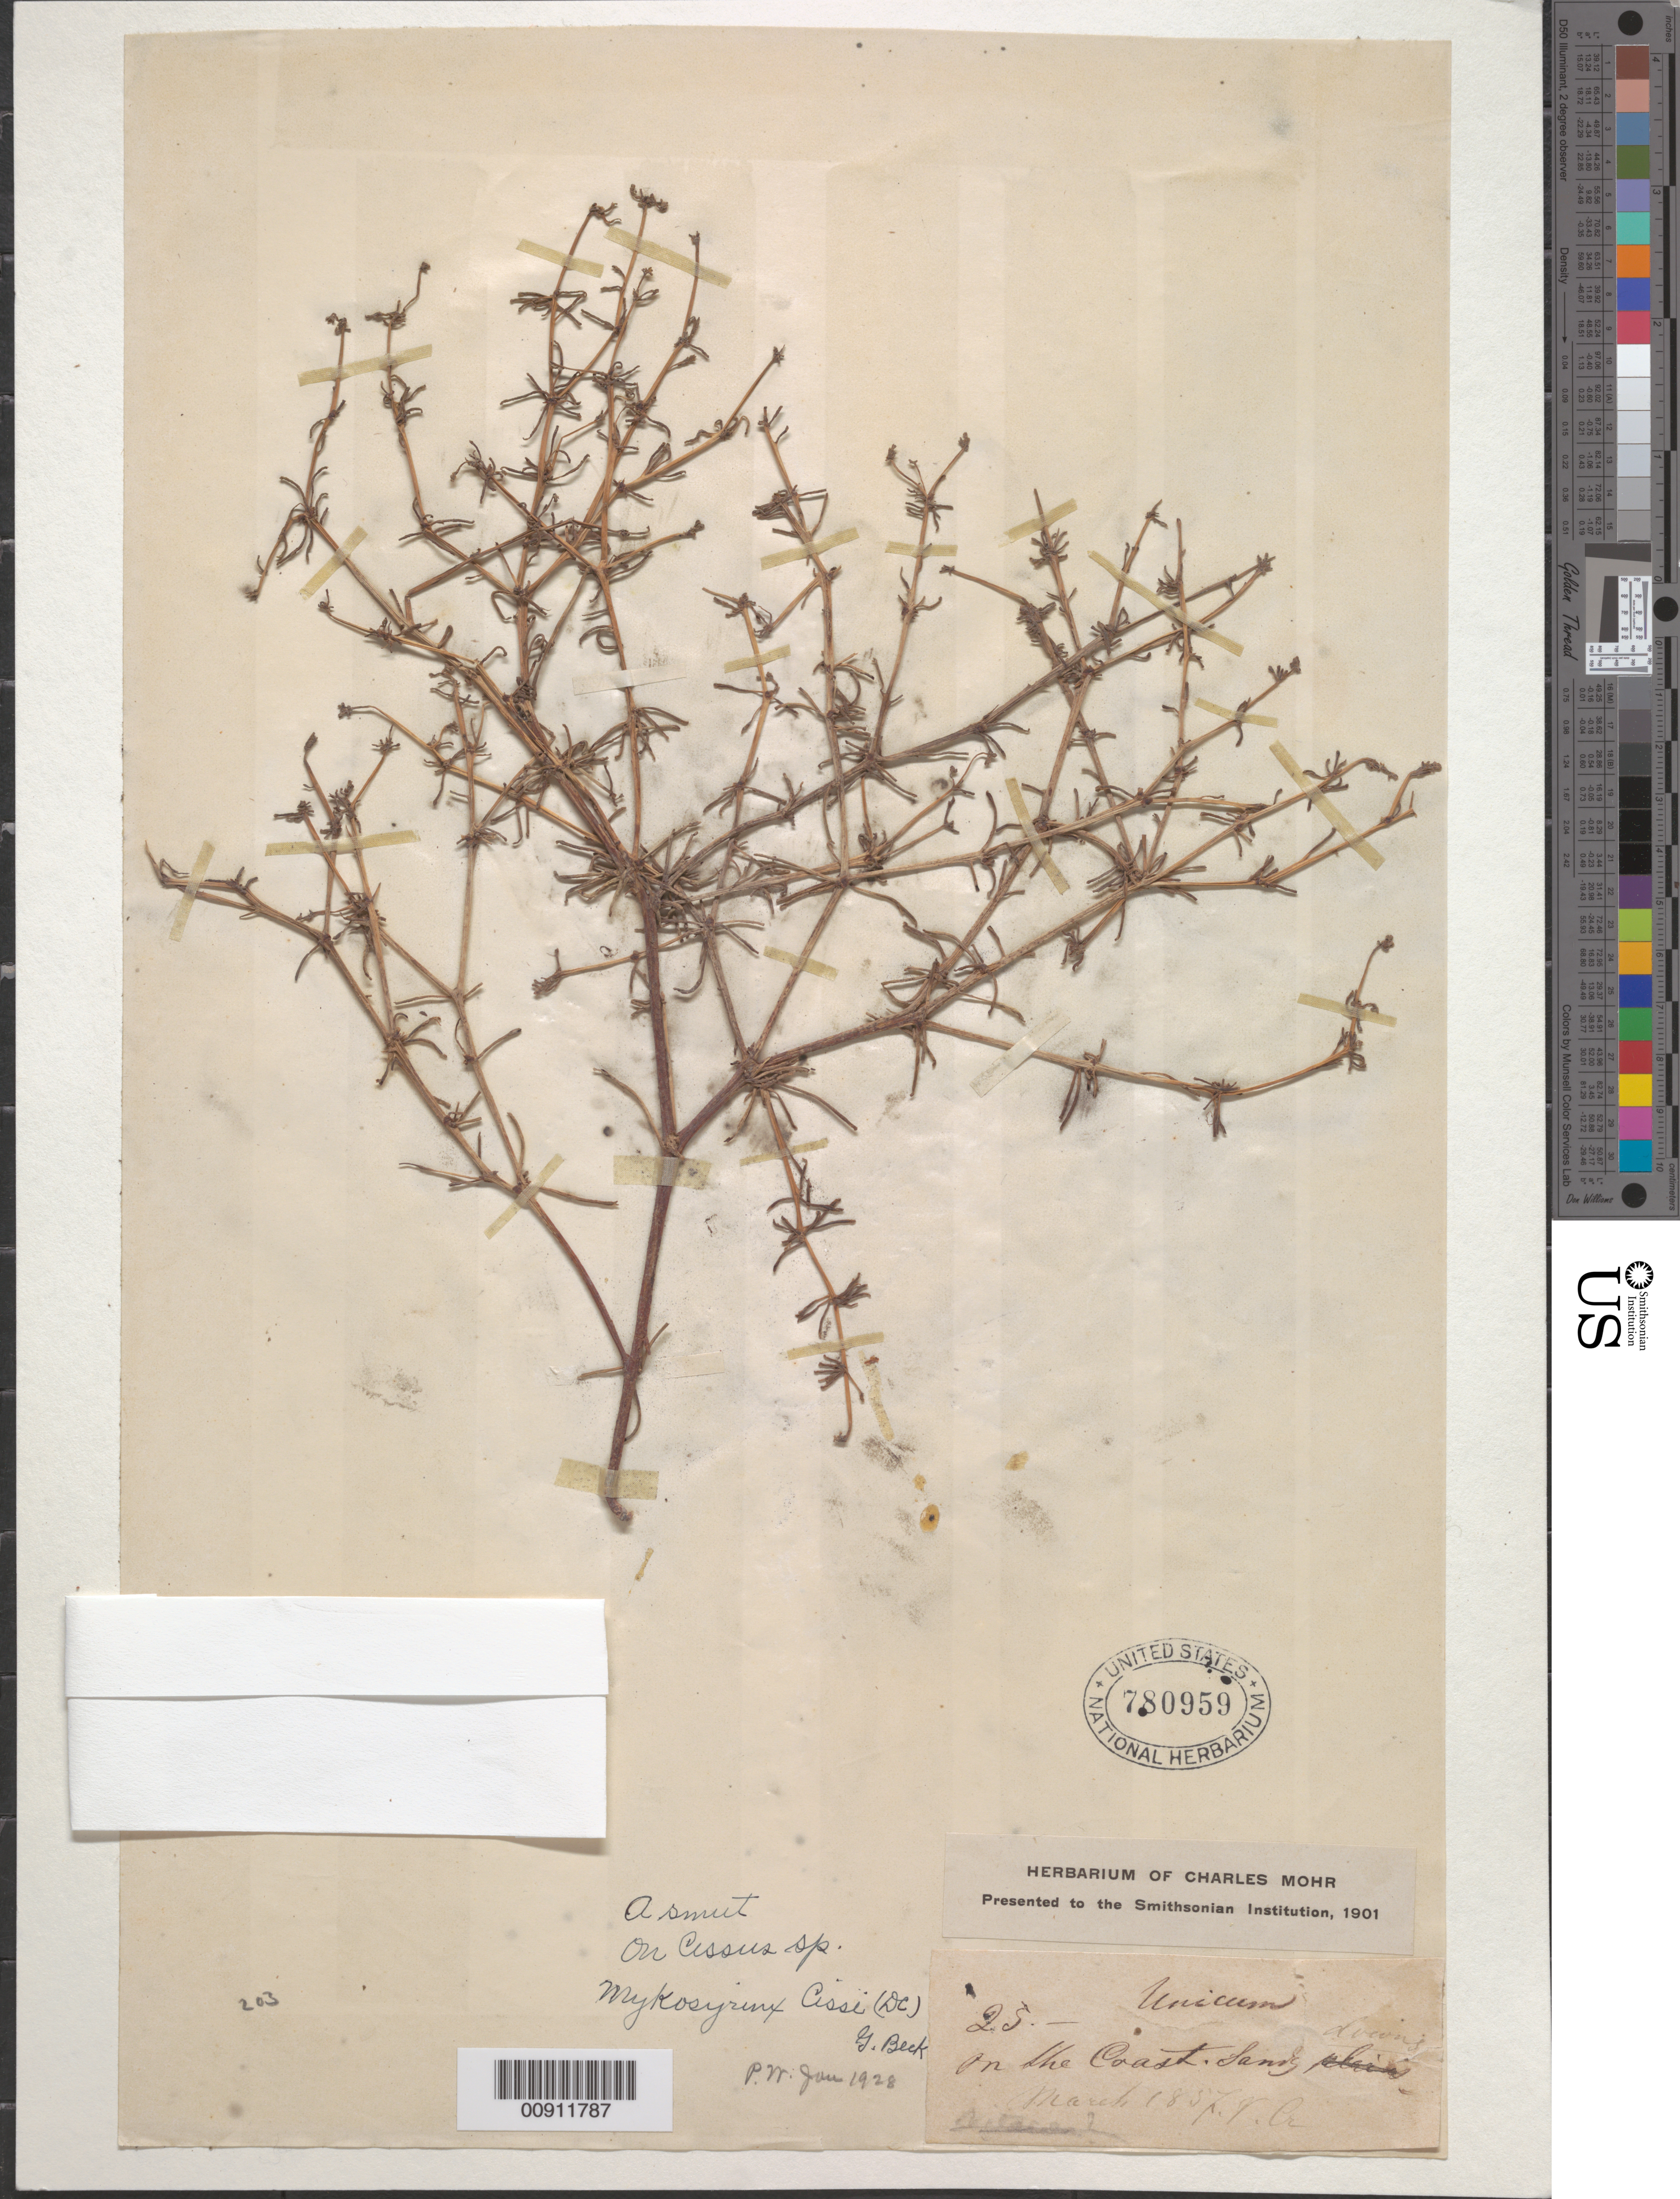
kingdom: Plantae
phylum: Tracheophyta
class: Magnoliopsida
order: Vitales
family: Vitaceae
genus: Cissus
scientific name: Cissus verticillata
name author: (L.) Nicolson & C.E. Jarvis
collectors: ex herb. C. Mohr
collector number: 25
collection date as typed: Mar 1857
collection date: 1857-03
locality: On the coast.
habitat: On the coast. Sandy downs.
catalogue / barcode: US 780959